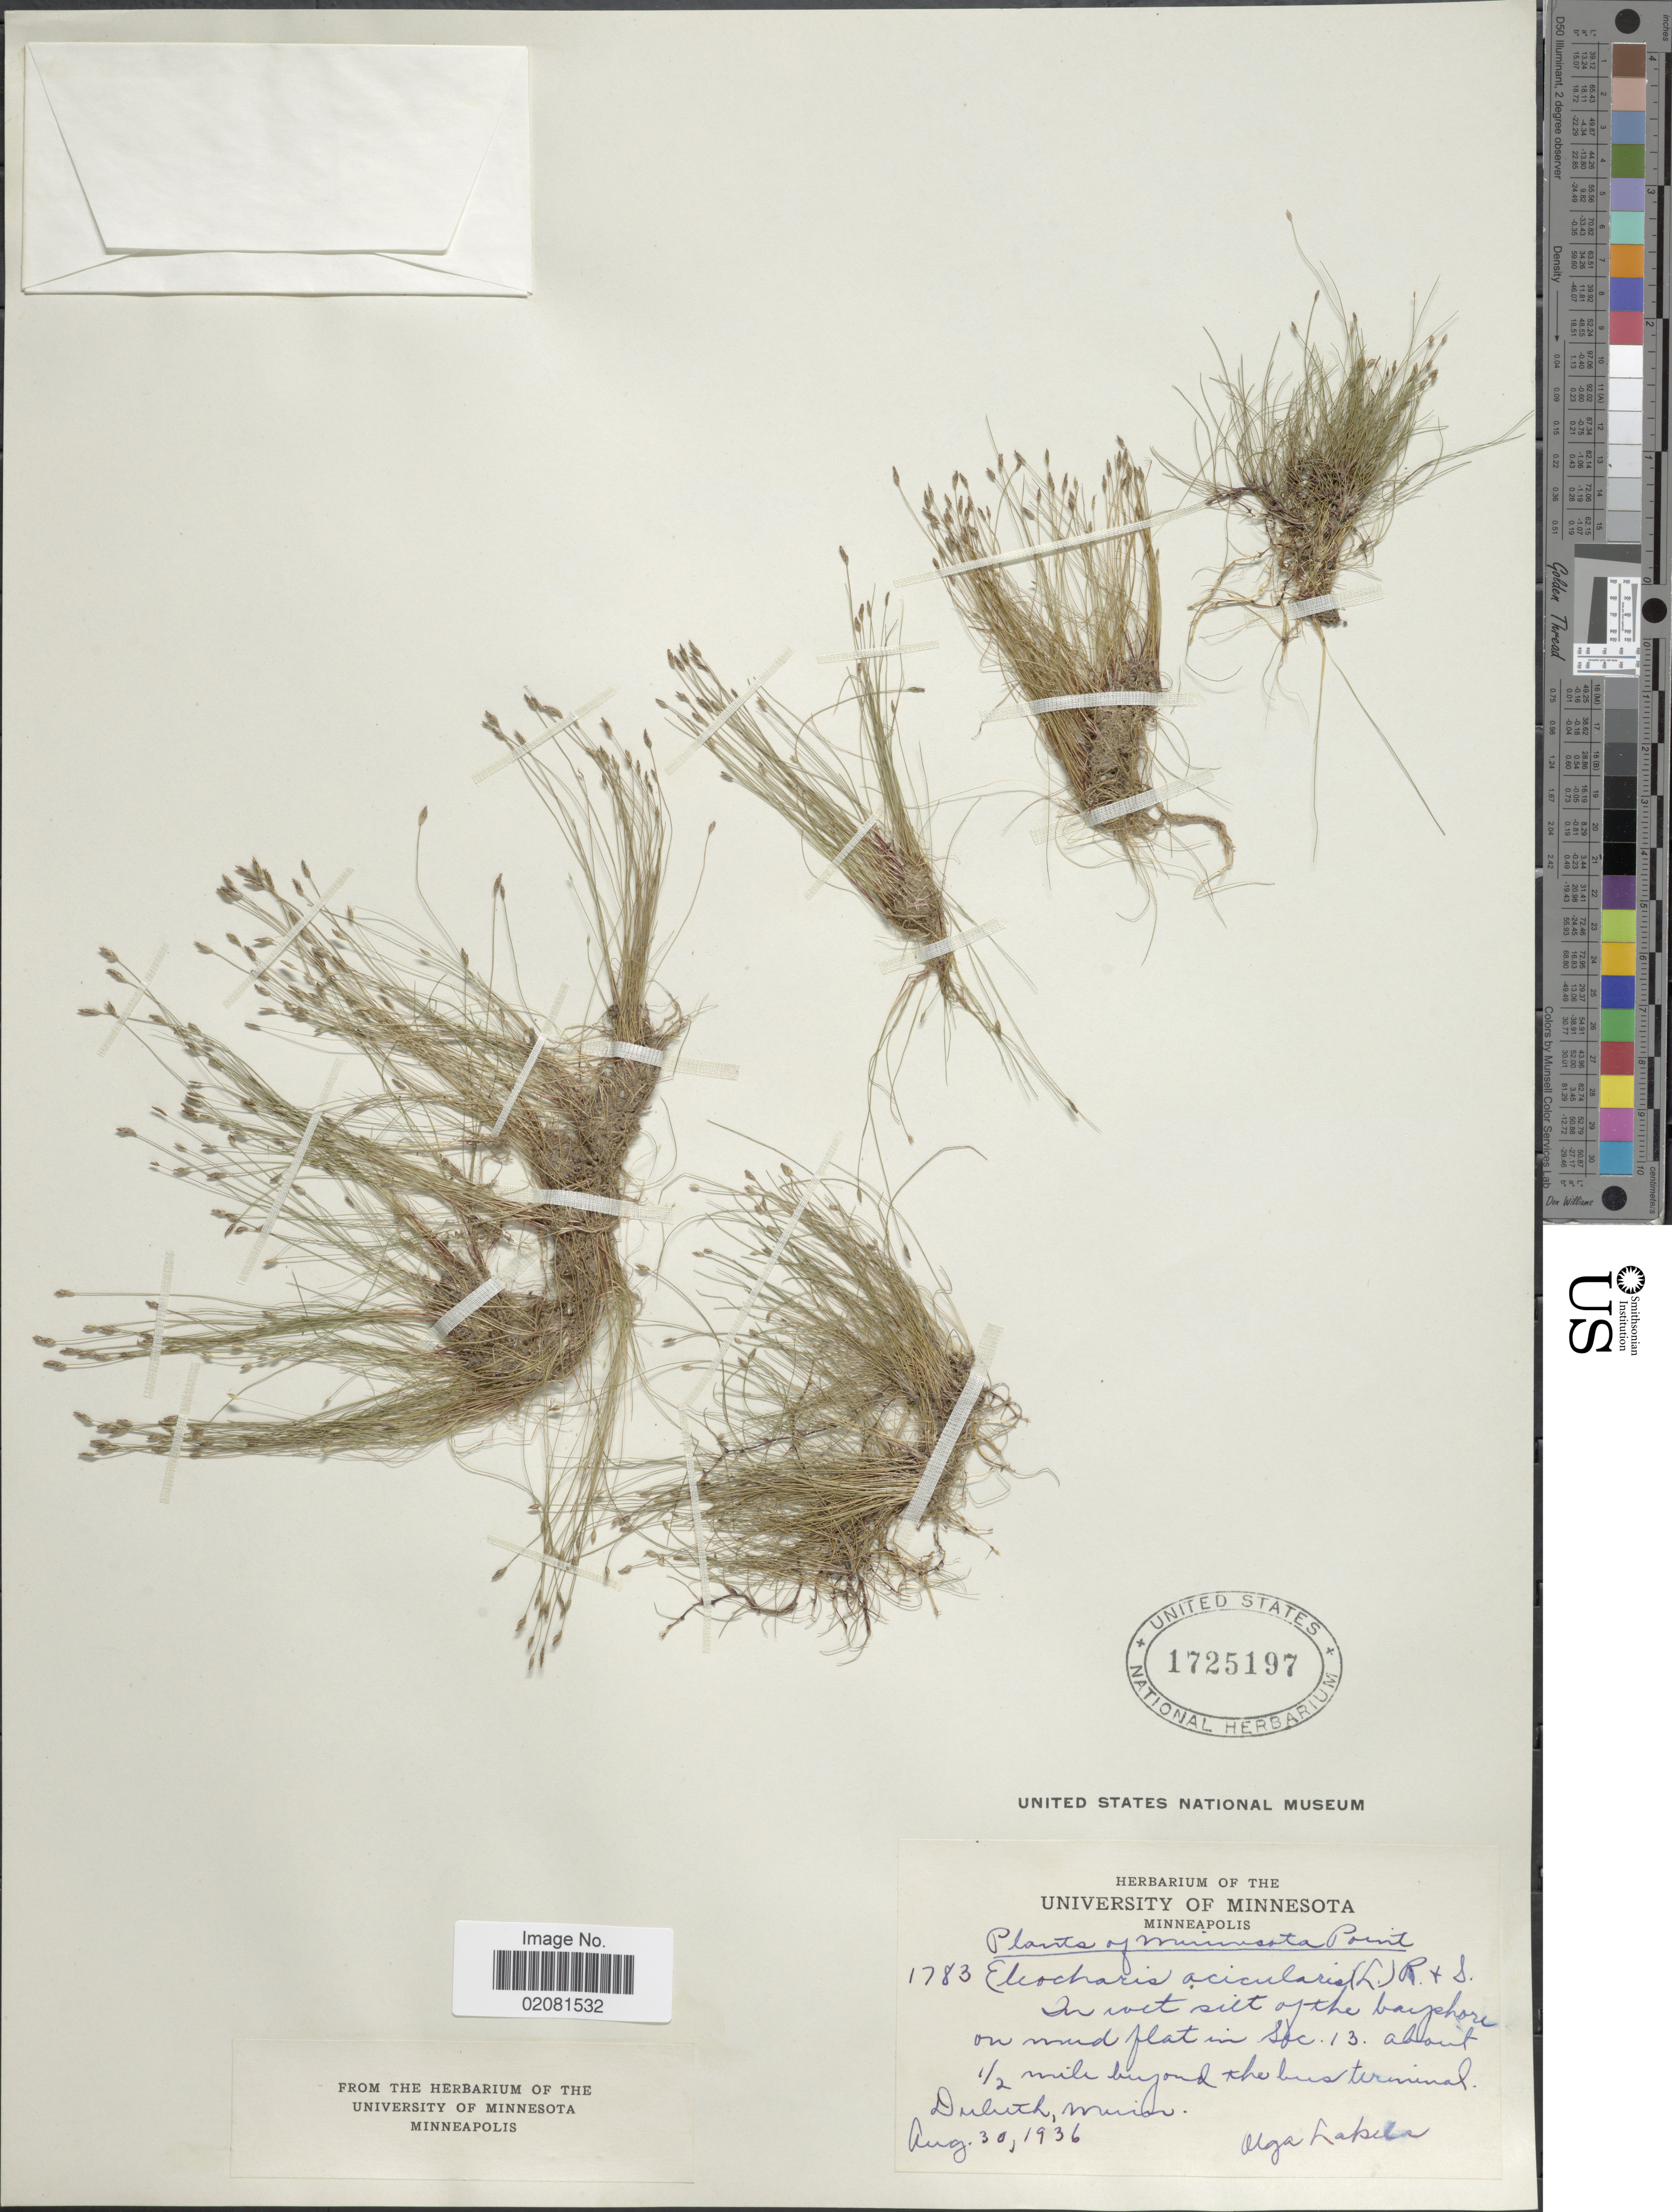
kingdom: Plantae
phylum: Tracheophyta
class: Liliopsida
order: Poales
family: Cyperaceae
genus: Eleocharis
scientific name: Eleocharis acicularis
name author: (L.) Roem. & Schult.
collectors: O. K. Lakela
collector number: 1783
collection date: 1936-08-30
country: United States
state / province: Minnesota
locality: About ½ mile beyond the bus terminal. Duluth.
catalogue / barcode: US 1725197